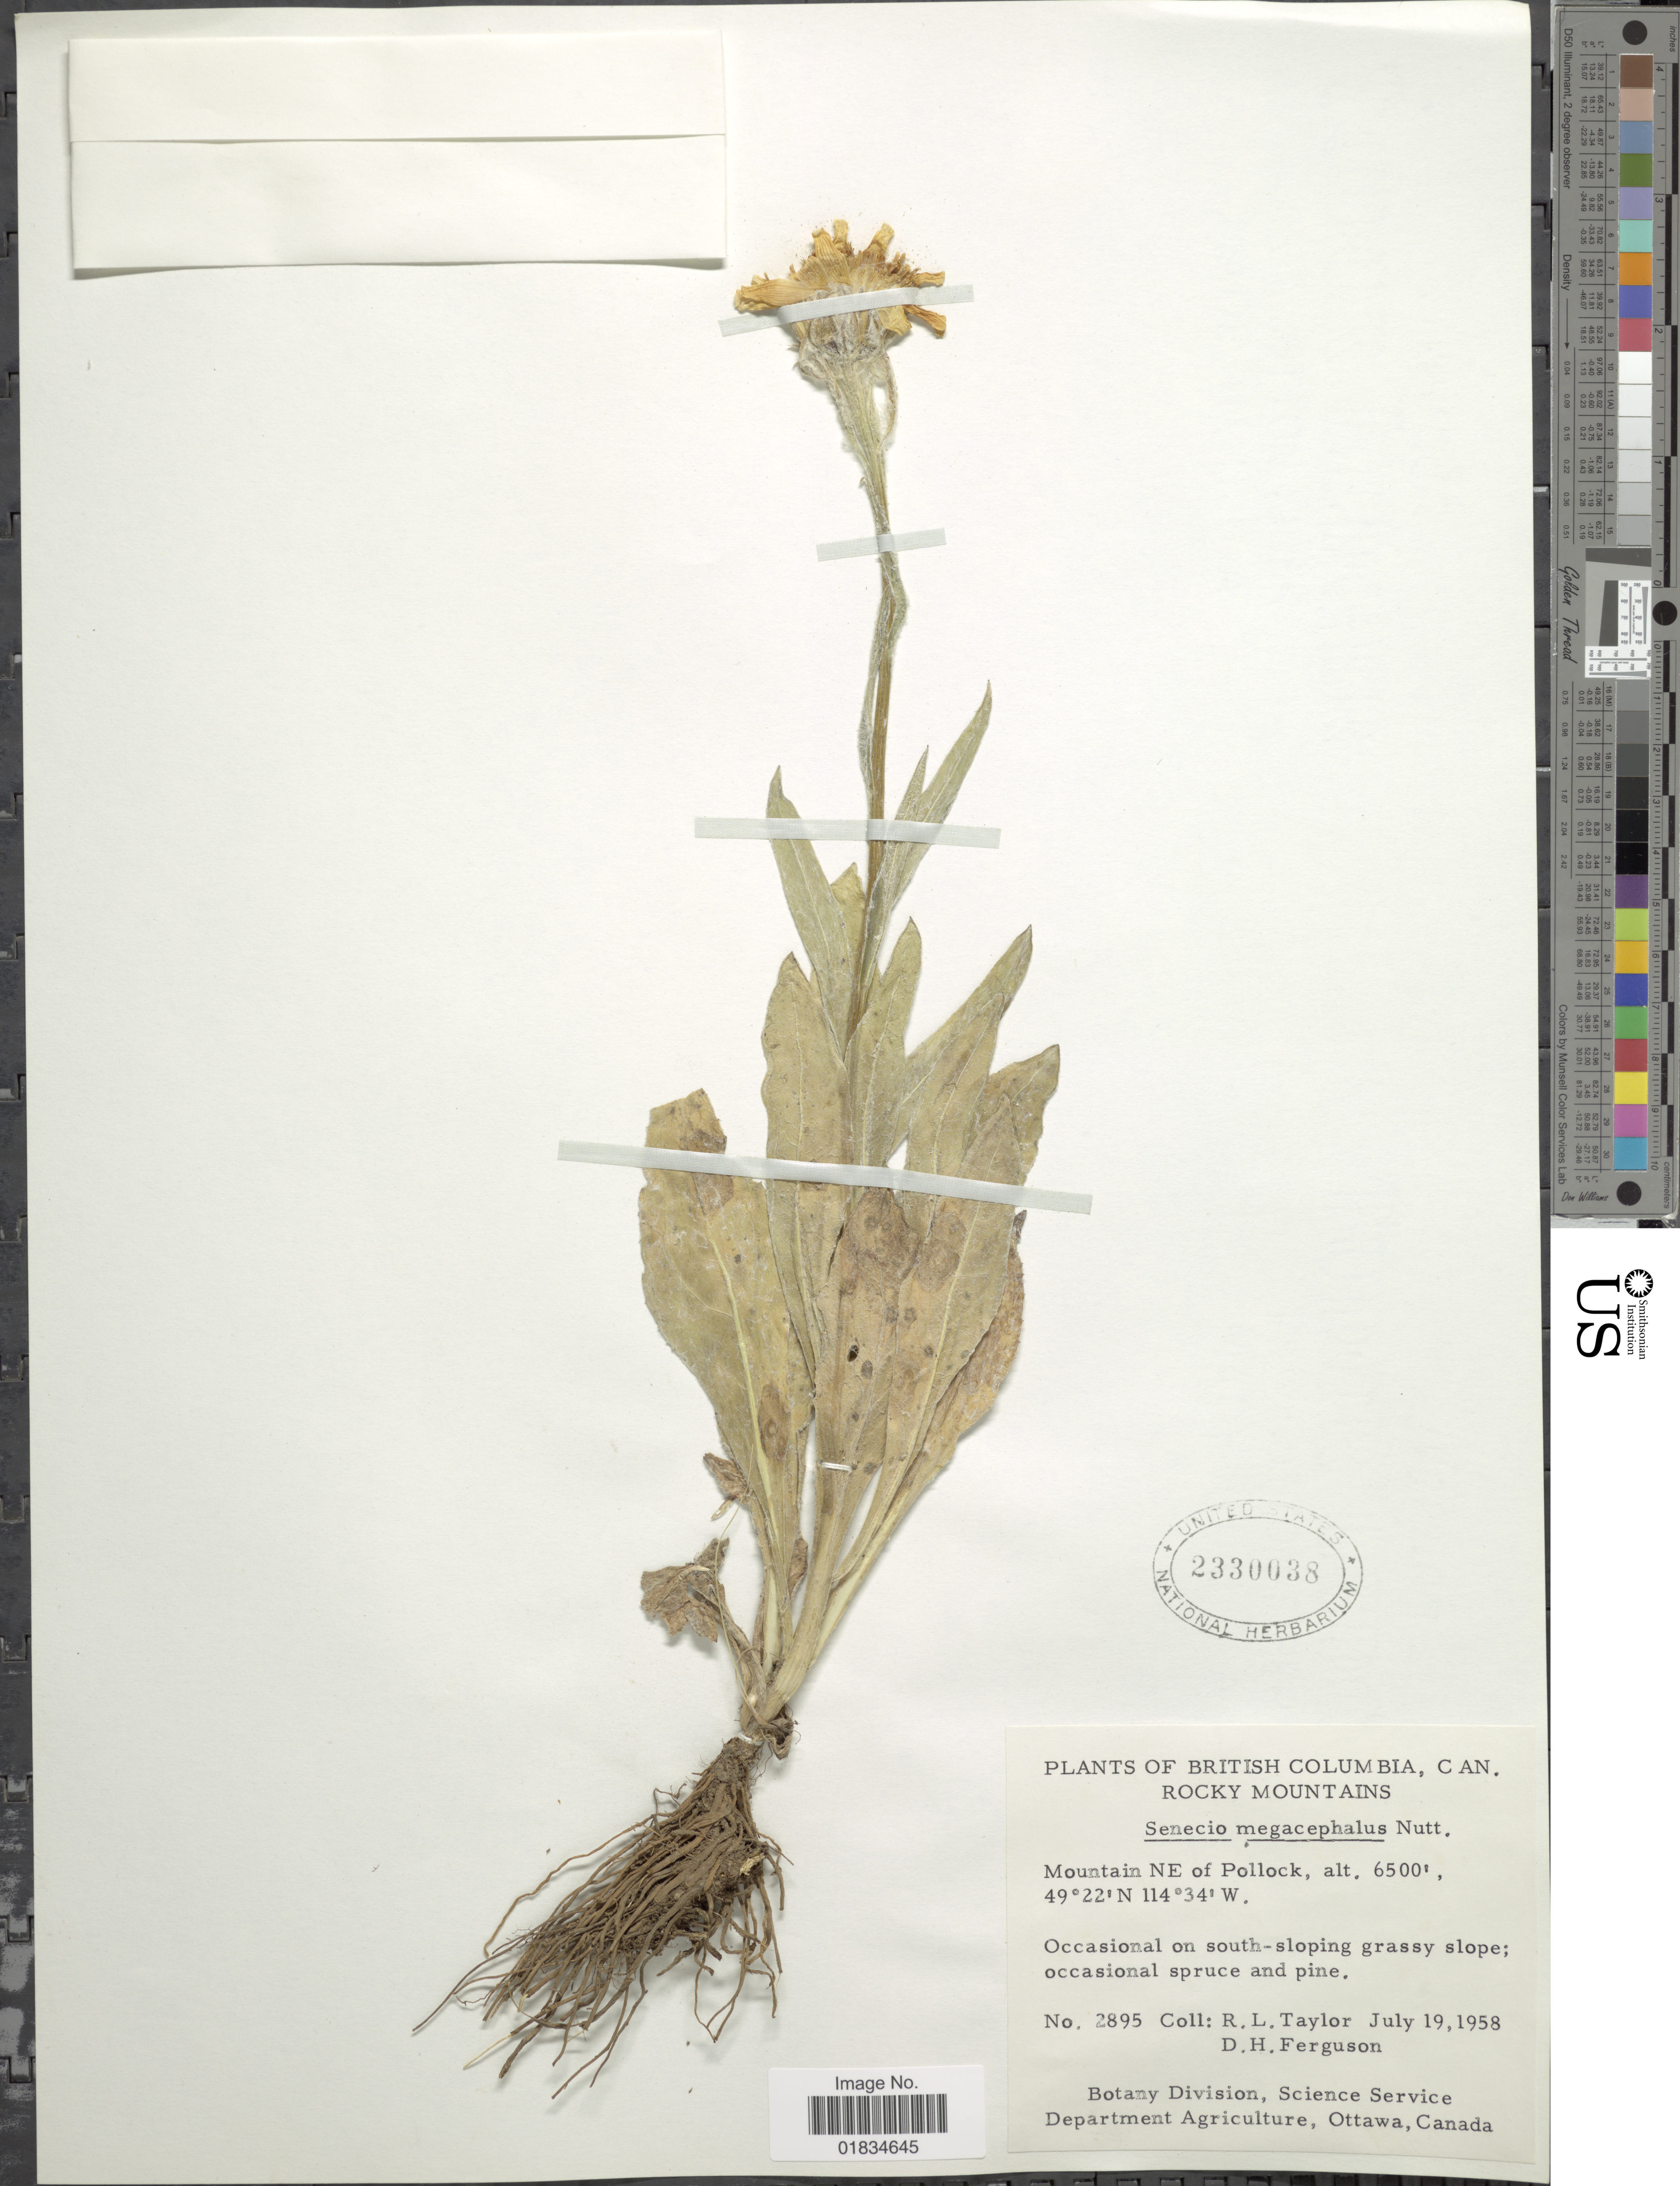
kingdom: Plantae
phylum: Tracheophyta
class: Magnoliopsida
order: Asterales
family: Asteraceae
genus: Senecio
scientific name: Senecio megacephalus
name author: Nutt.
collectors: R. Taylor & D. Ferguson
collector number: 2895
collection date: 1958-07-19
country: Canada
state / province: British Columbia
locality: Mountain NE of Pollock, Rocky Mountains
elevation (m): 1981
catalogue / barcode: US 2330038